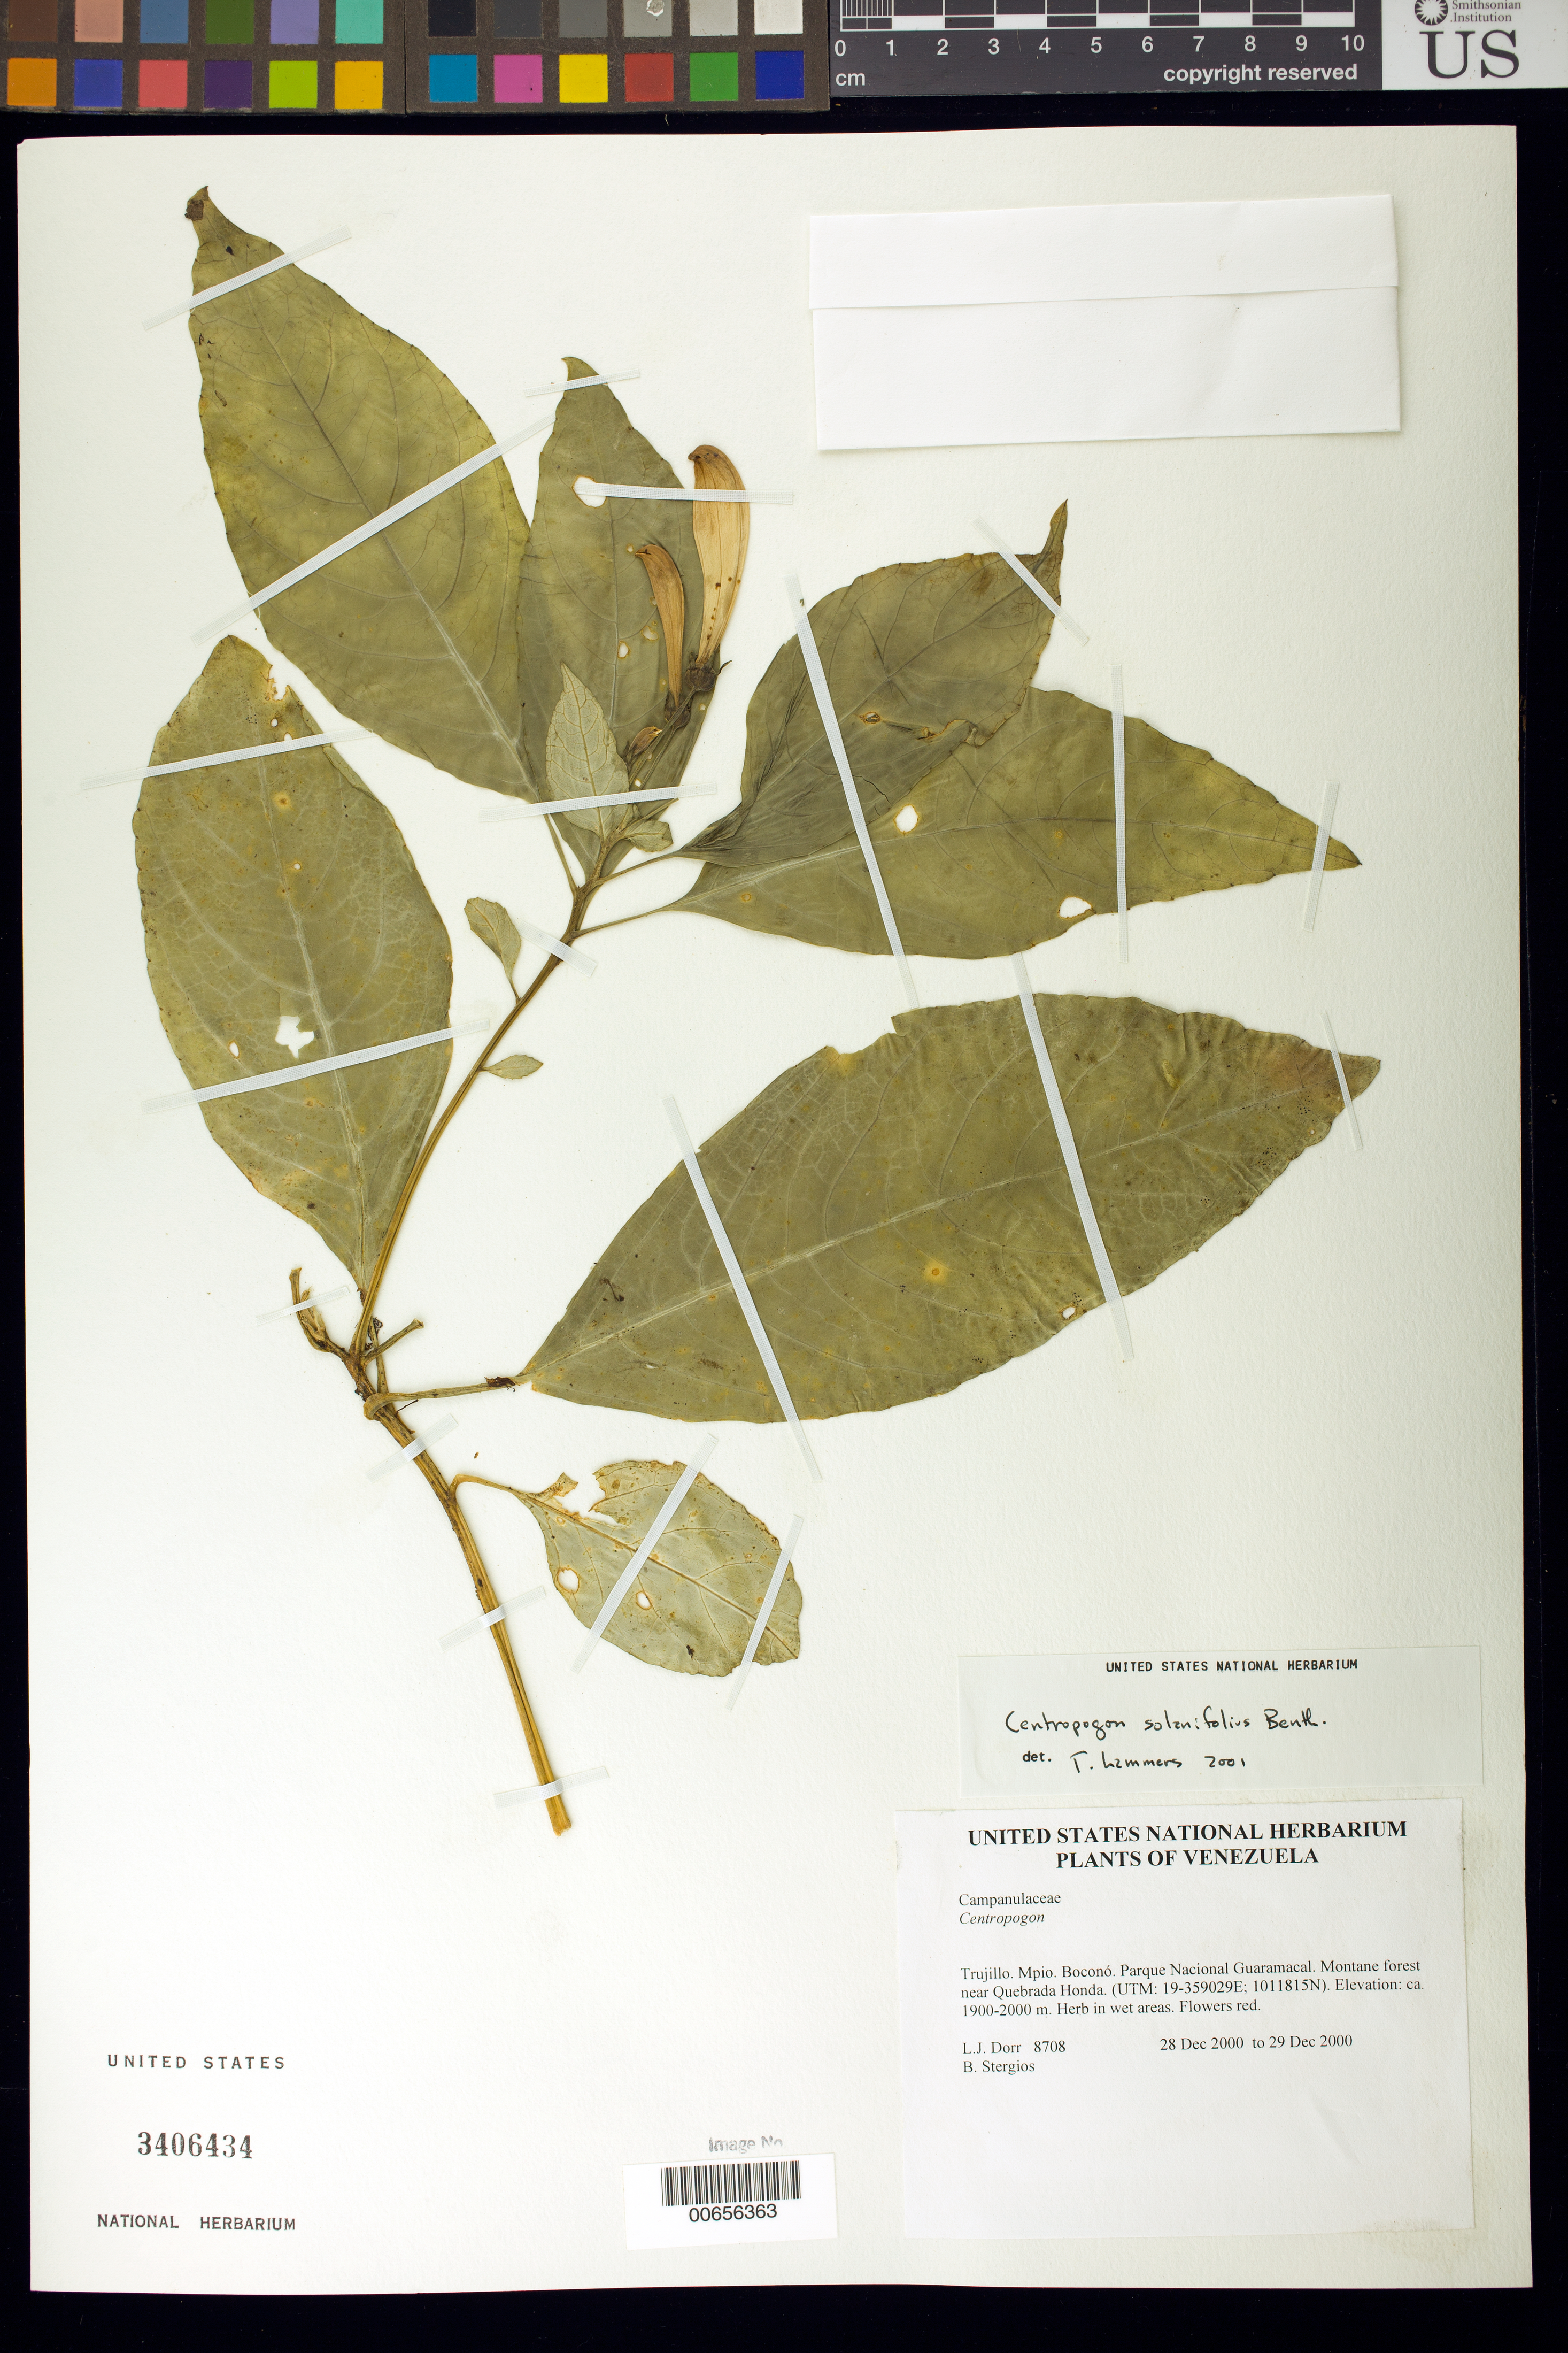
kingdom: Plantae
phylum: Tracheophyta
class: Magnoliopsida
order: Asterales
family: Campanulaceae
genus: Centropogon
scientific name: Centropogon solanifolius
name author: Benth.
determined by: Lammers, T. G.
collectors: L. J. Dorr & B. G. Stergios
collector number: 8708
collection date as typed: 28 Dec 2000 to 29 Dec 2000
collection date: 2000-12-28/2000-12-29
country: Venezuela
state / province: Trujillo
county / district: Boconó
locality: Parque Nacional Guaramacal near Quebrada Honda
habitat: Herb in wet areas.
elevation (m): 1900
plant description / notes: OSH, PORT, US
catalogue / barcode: US 3406434